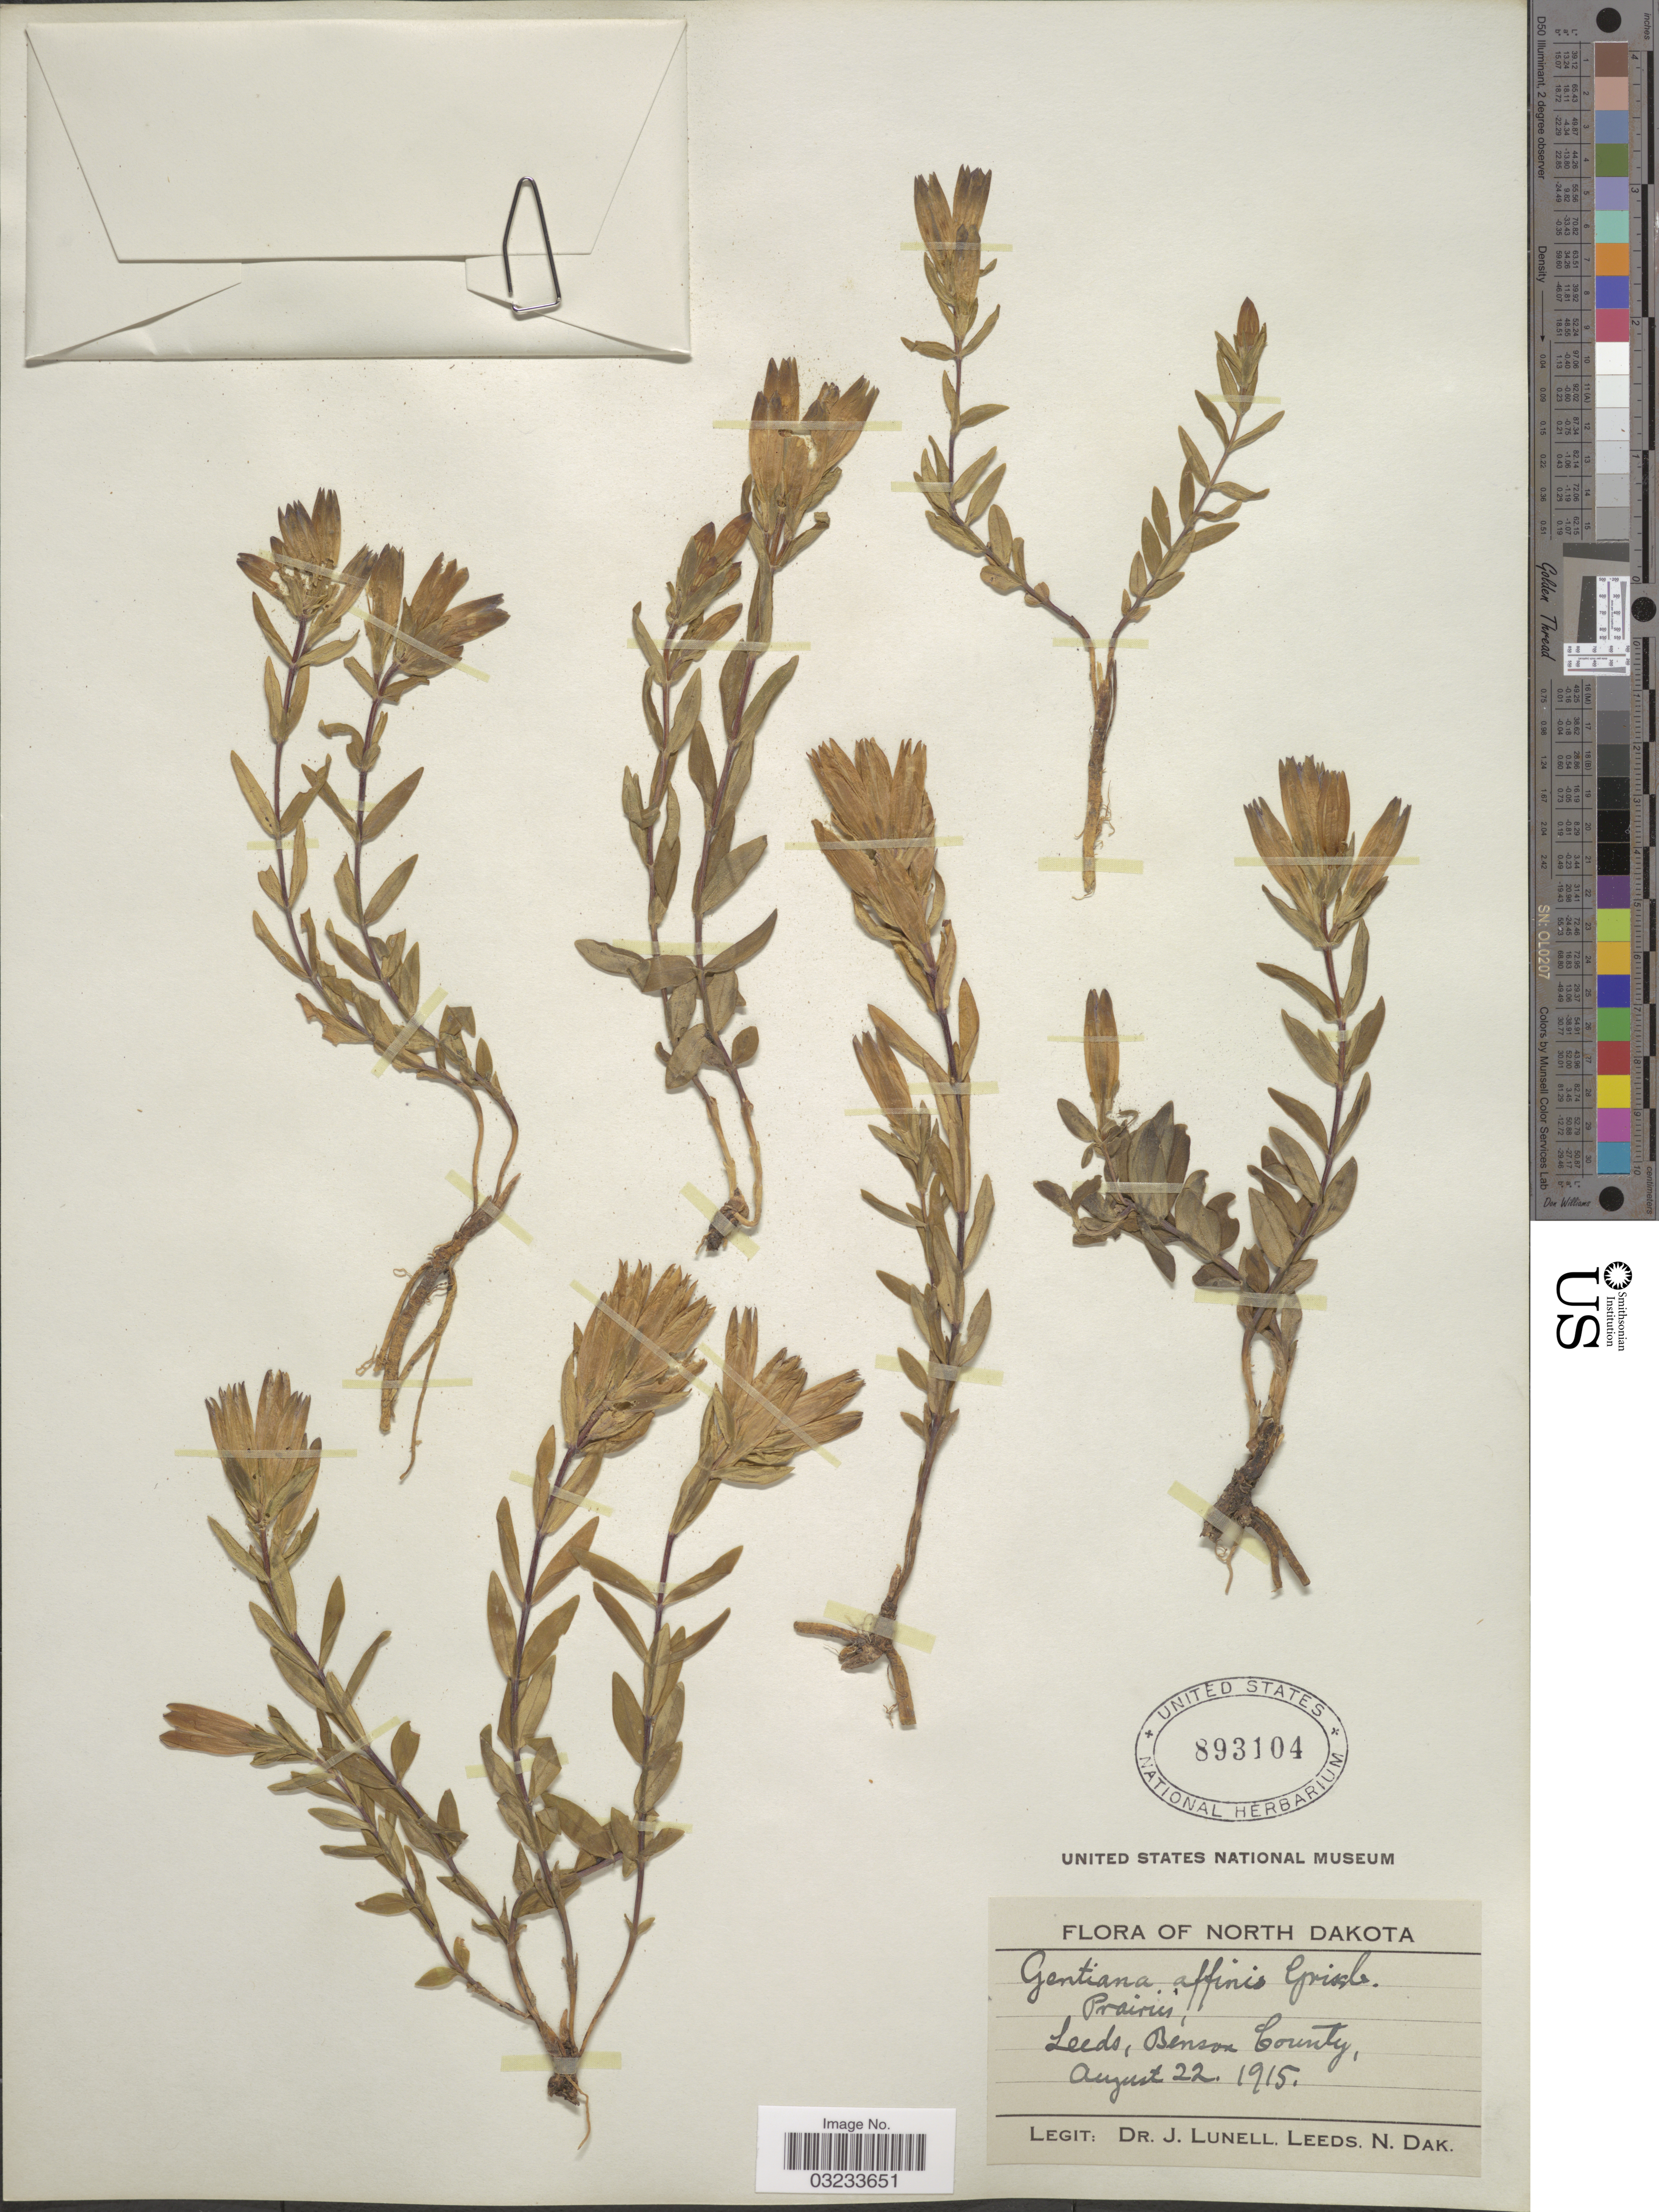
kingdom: Plantae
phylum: Tracheophyta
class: Magnoliopsida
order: Gentianales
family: Gentianaceae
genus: Gentiana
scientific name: Gentiana affinis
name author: Griseb.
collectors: J. Lunell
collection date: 1915-08-22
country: United States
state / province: North Dakota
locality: Leeds, Benson County.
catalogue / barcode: US 893104